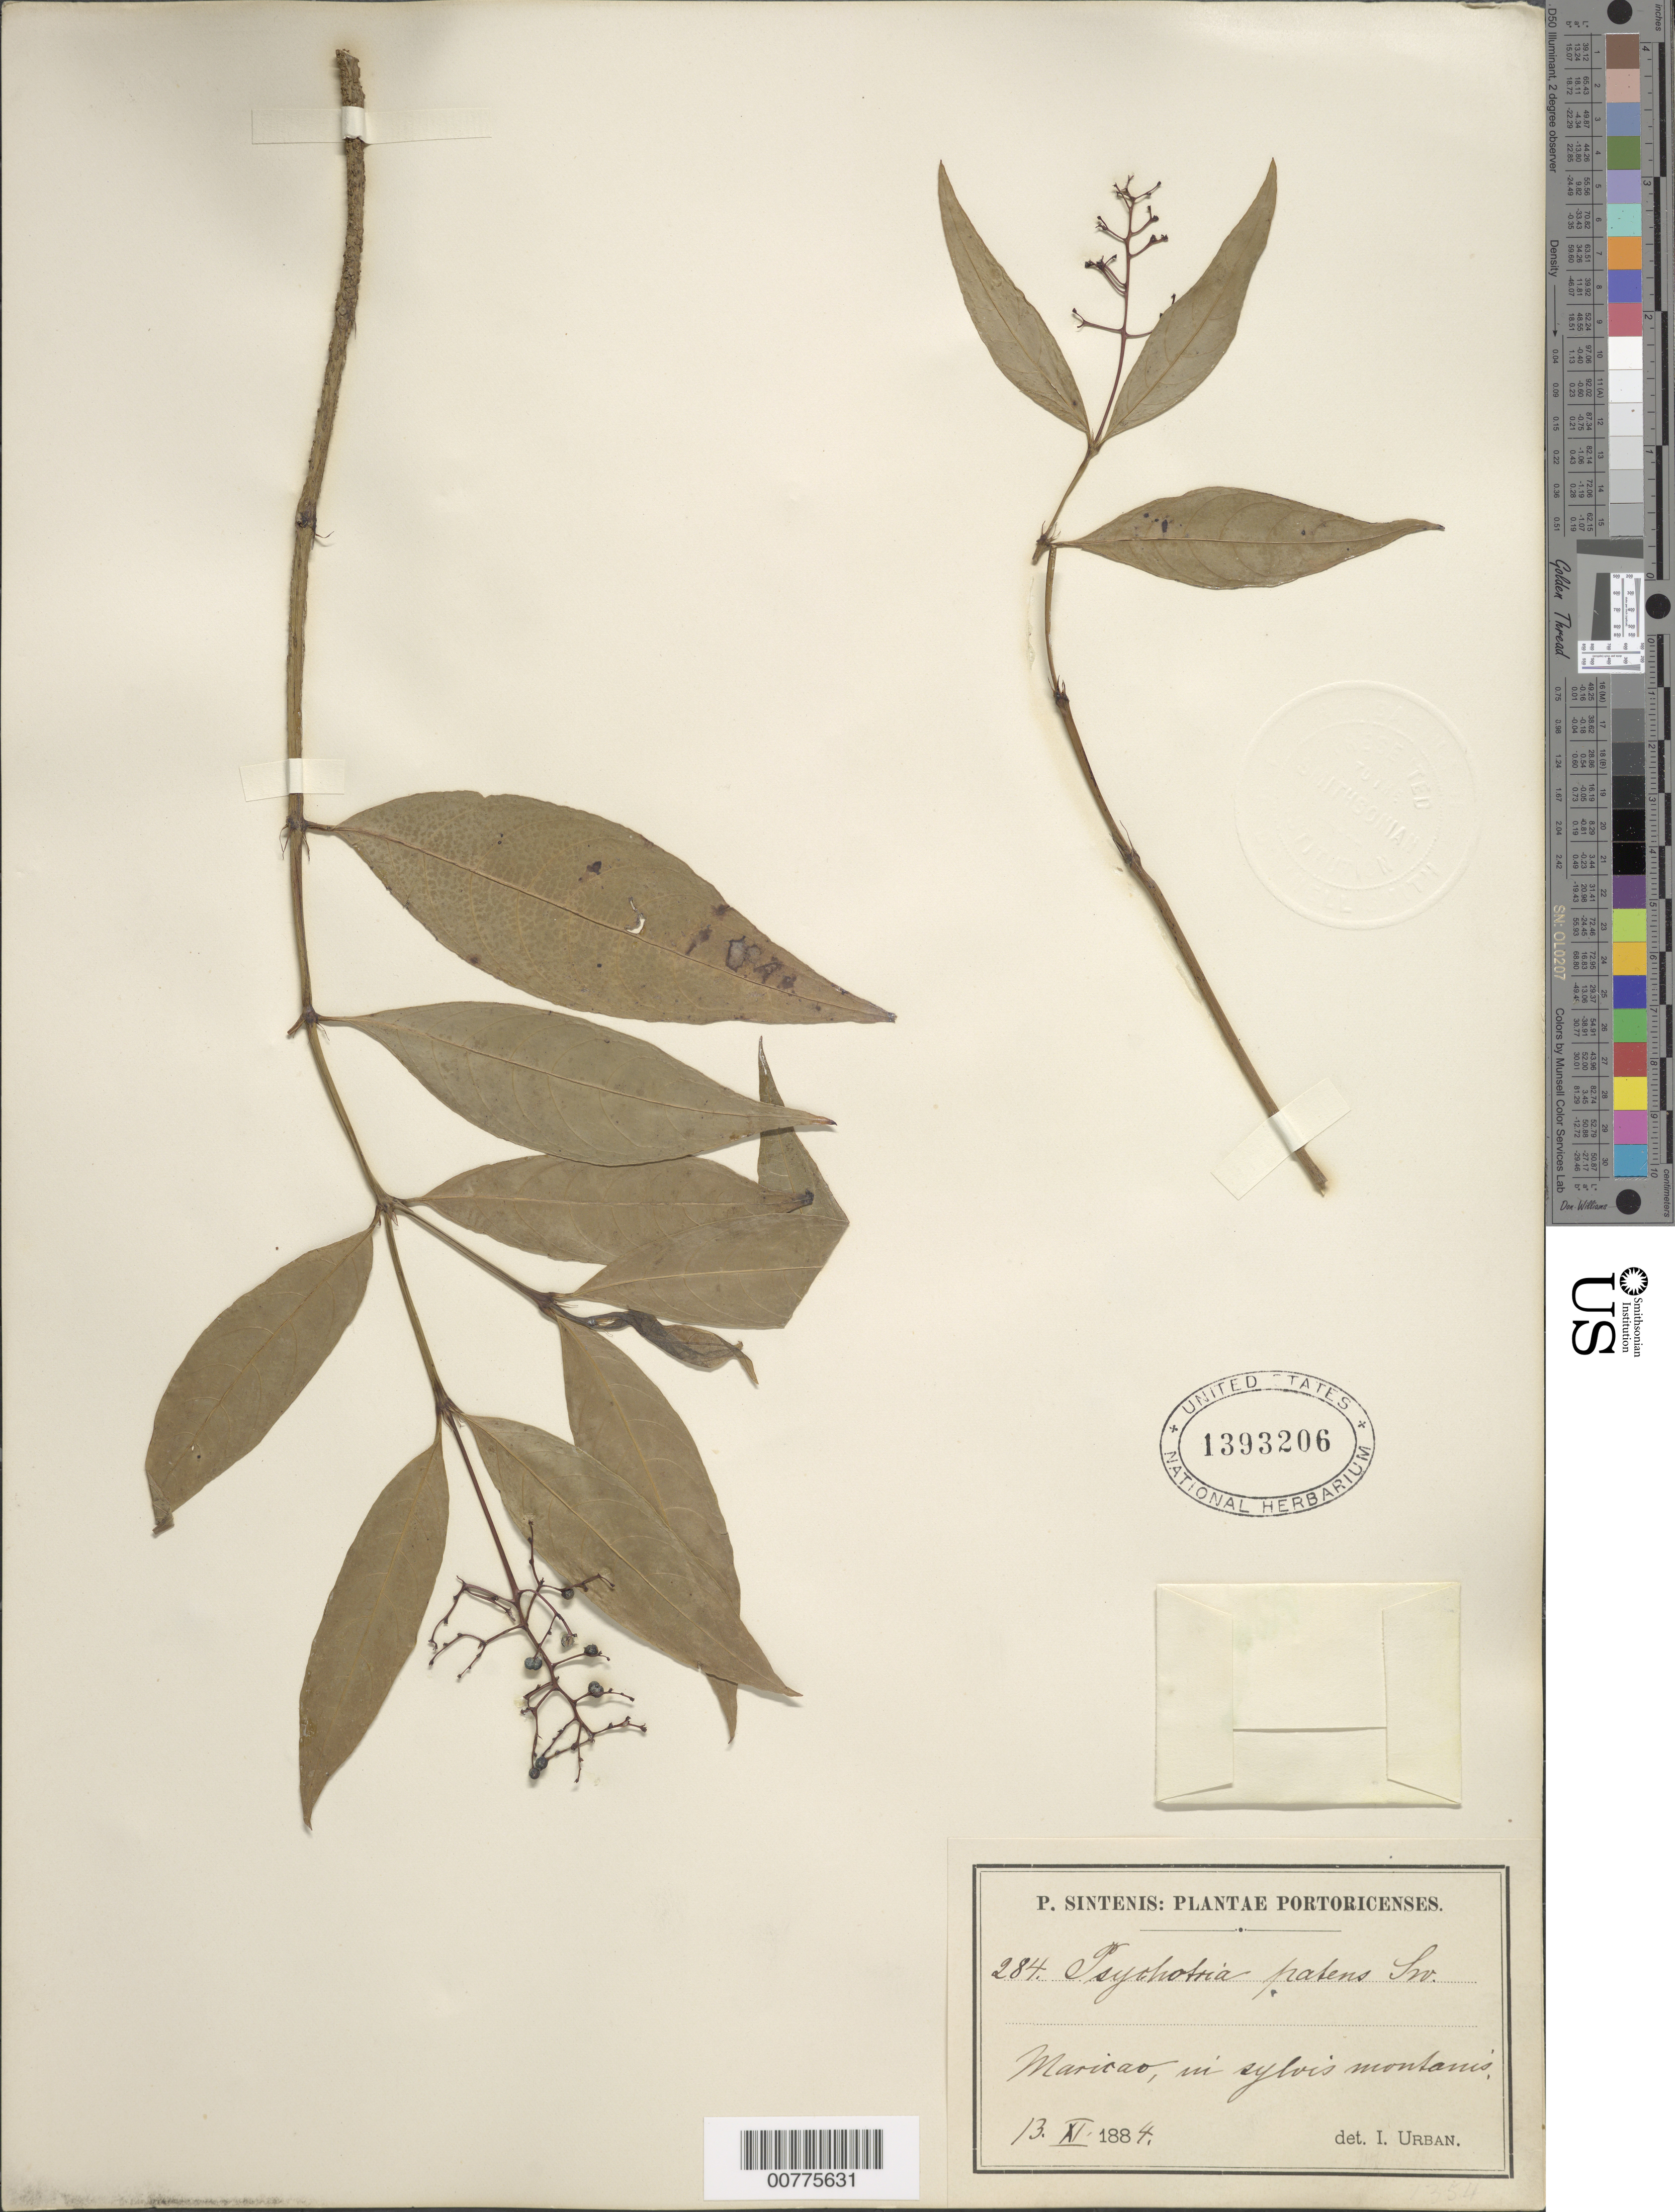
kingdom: Plantae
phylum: Tracheophyta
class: Magnoliopsida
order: Gentianales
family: Rubiaceae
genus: Psychotria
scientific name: Psychotria patens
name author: Sw.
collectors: P. Sintenis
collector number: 284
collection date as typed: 13 Nov 1884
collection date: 1884-11-13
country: Puerto Rico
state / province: Maricao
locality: Maricao, in sylvis montanis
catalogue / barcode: US 1393206